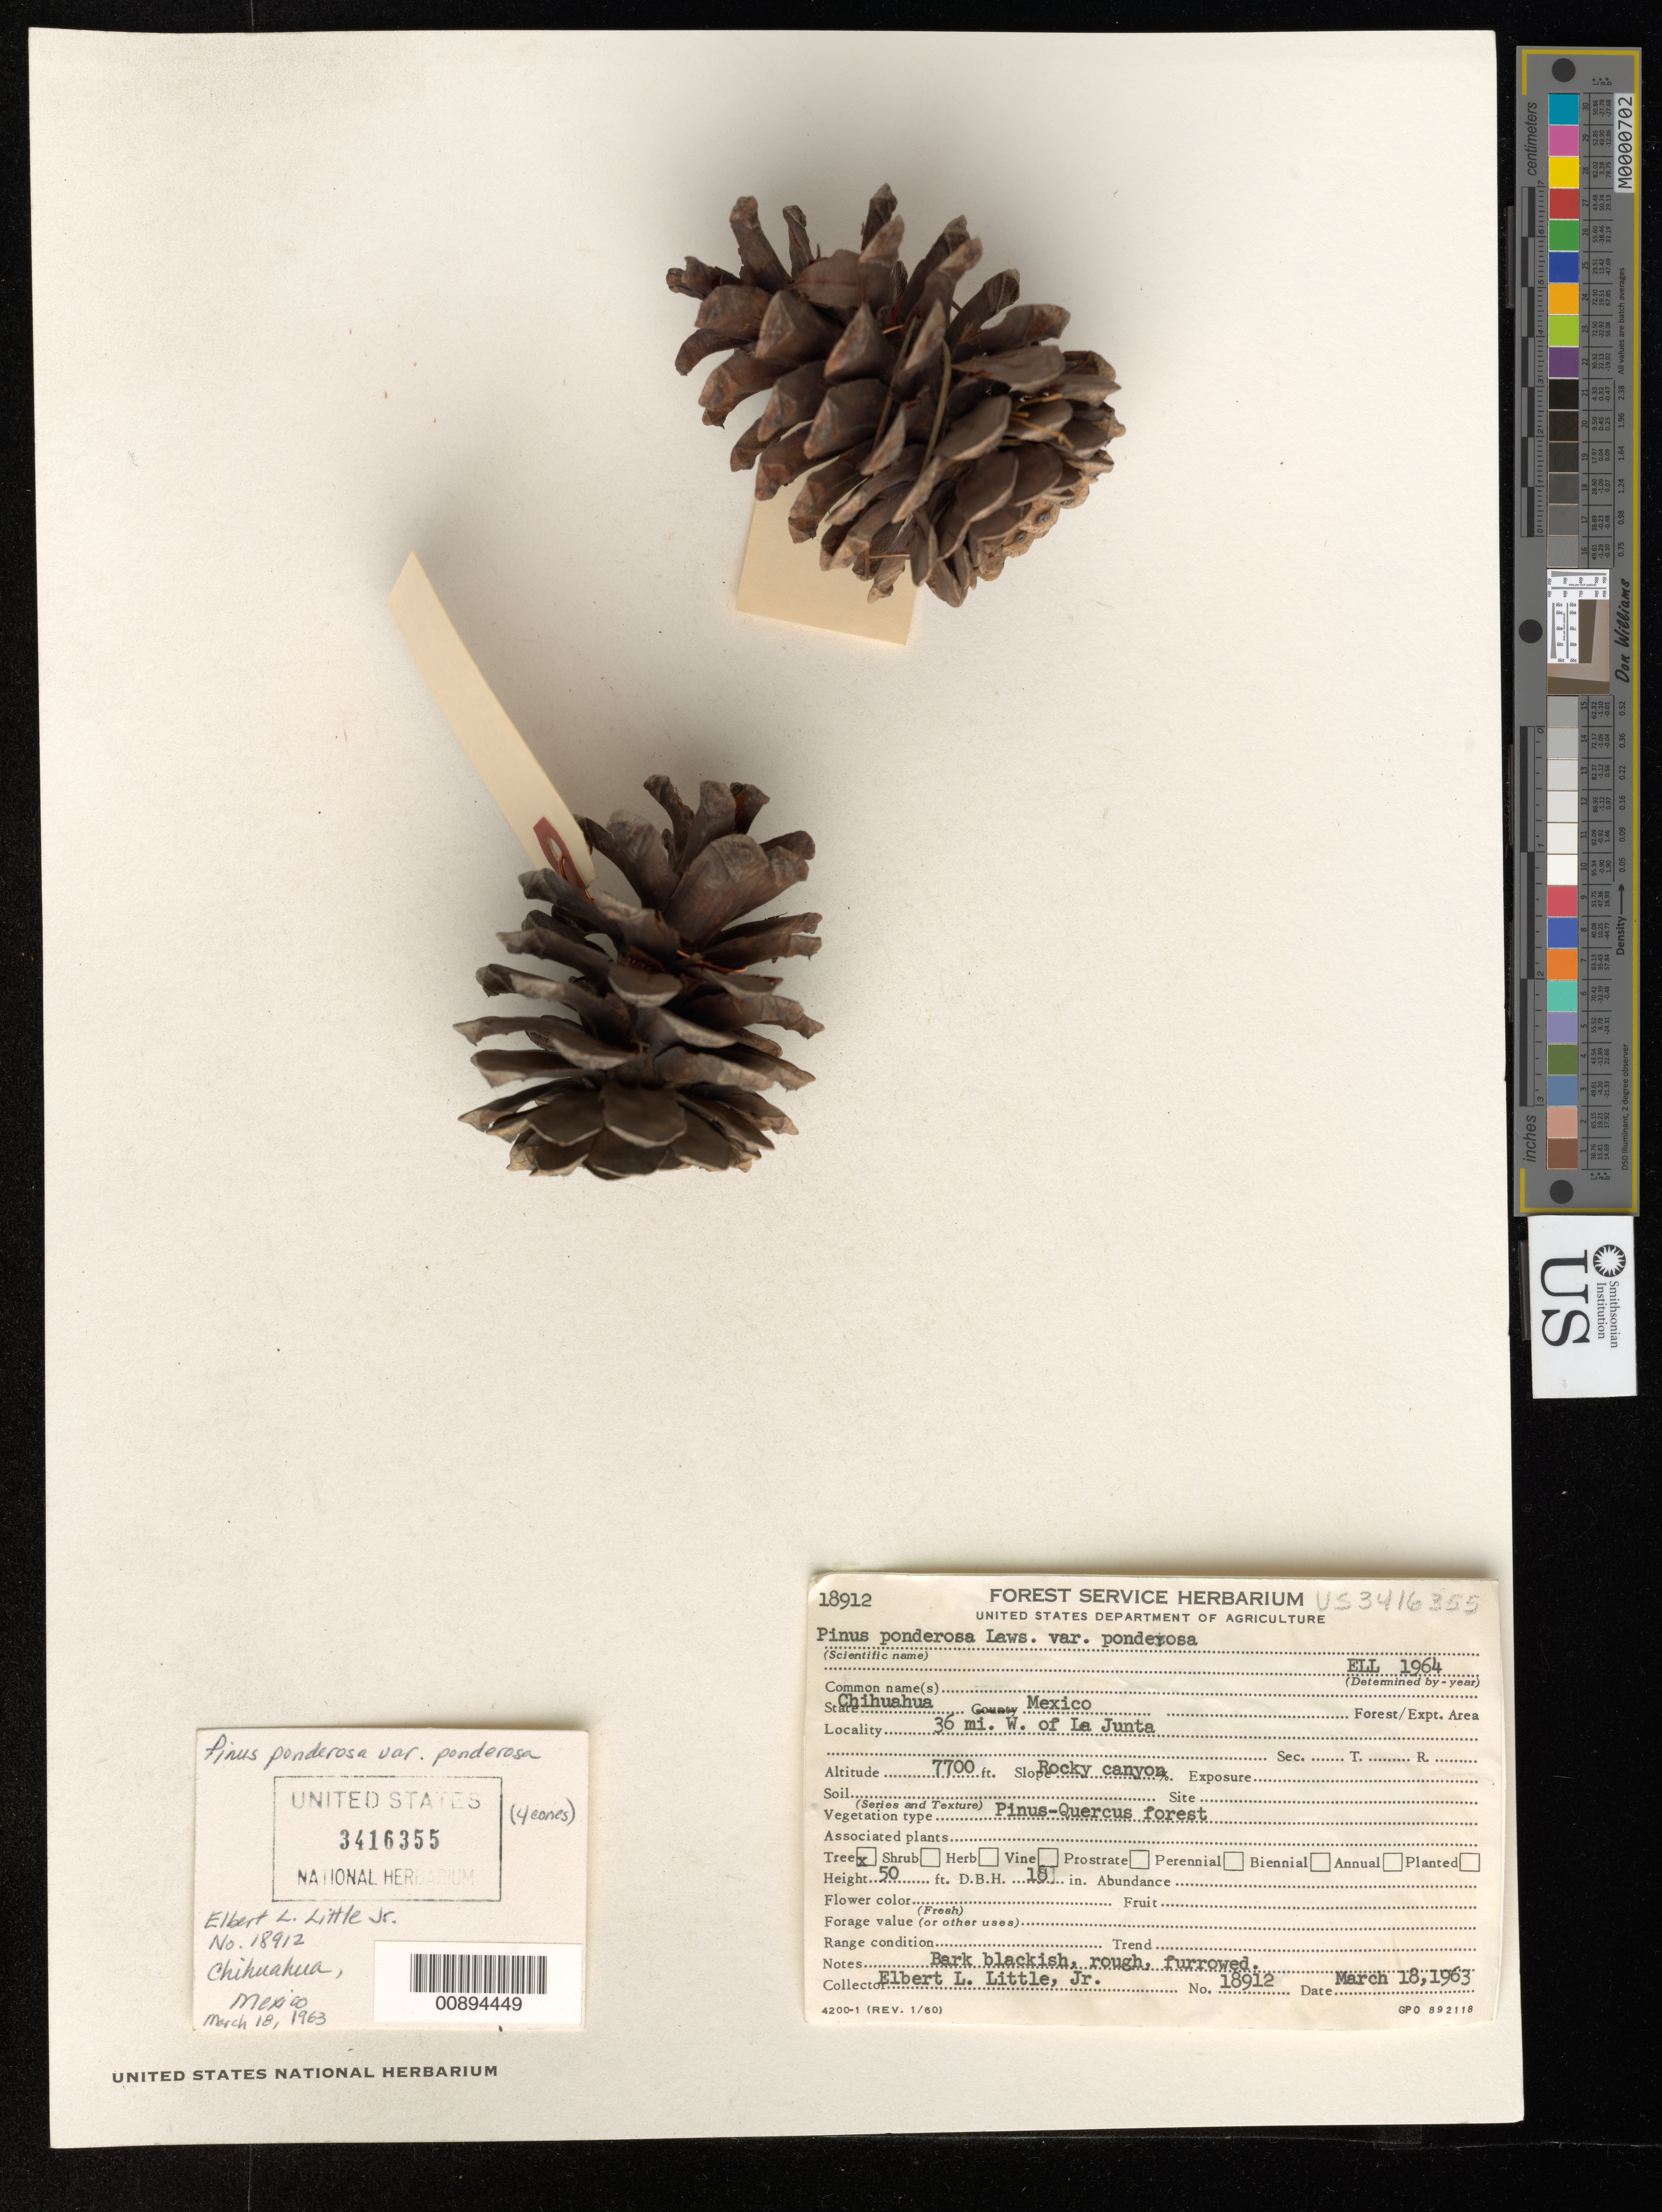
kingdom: Plantae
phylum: Tracheophyta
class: Pinopsida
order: Pinales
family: Pinaceae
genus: Pinus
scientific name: Pinus ponderosa var. ponderosa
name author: P. Lawson & C. Lawson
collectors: E. L. Little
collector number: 18912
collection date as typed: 18 Mar 1963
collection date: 1963-03-18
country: Mexico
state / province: Chihuahua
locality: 36 mi. W of La Junta, Chihuahua.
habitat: Rocky canyon. Pinus-Quercus forest.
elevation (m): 2347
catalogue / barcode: US 3416355